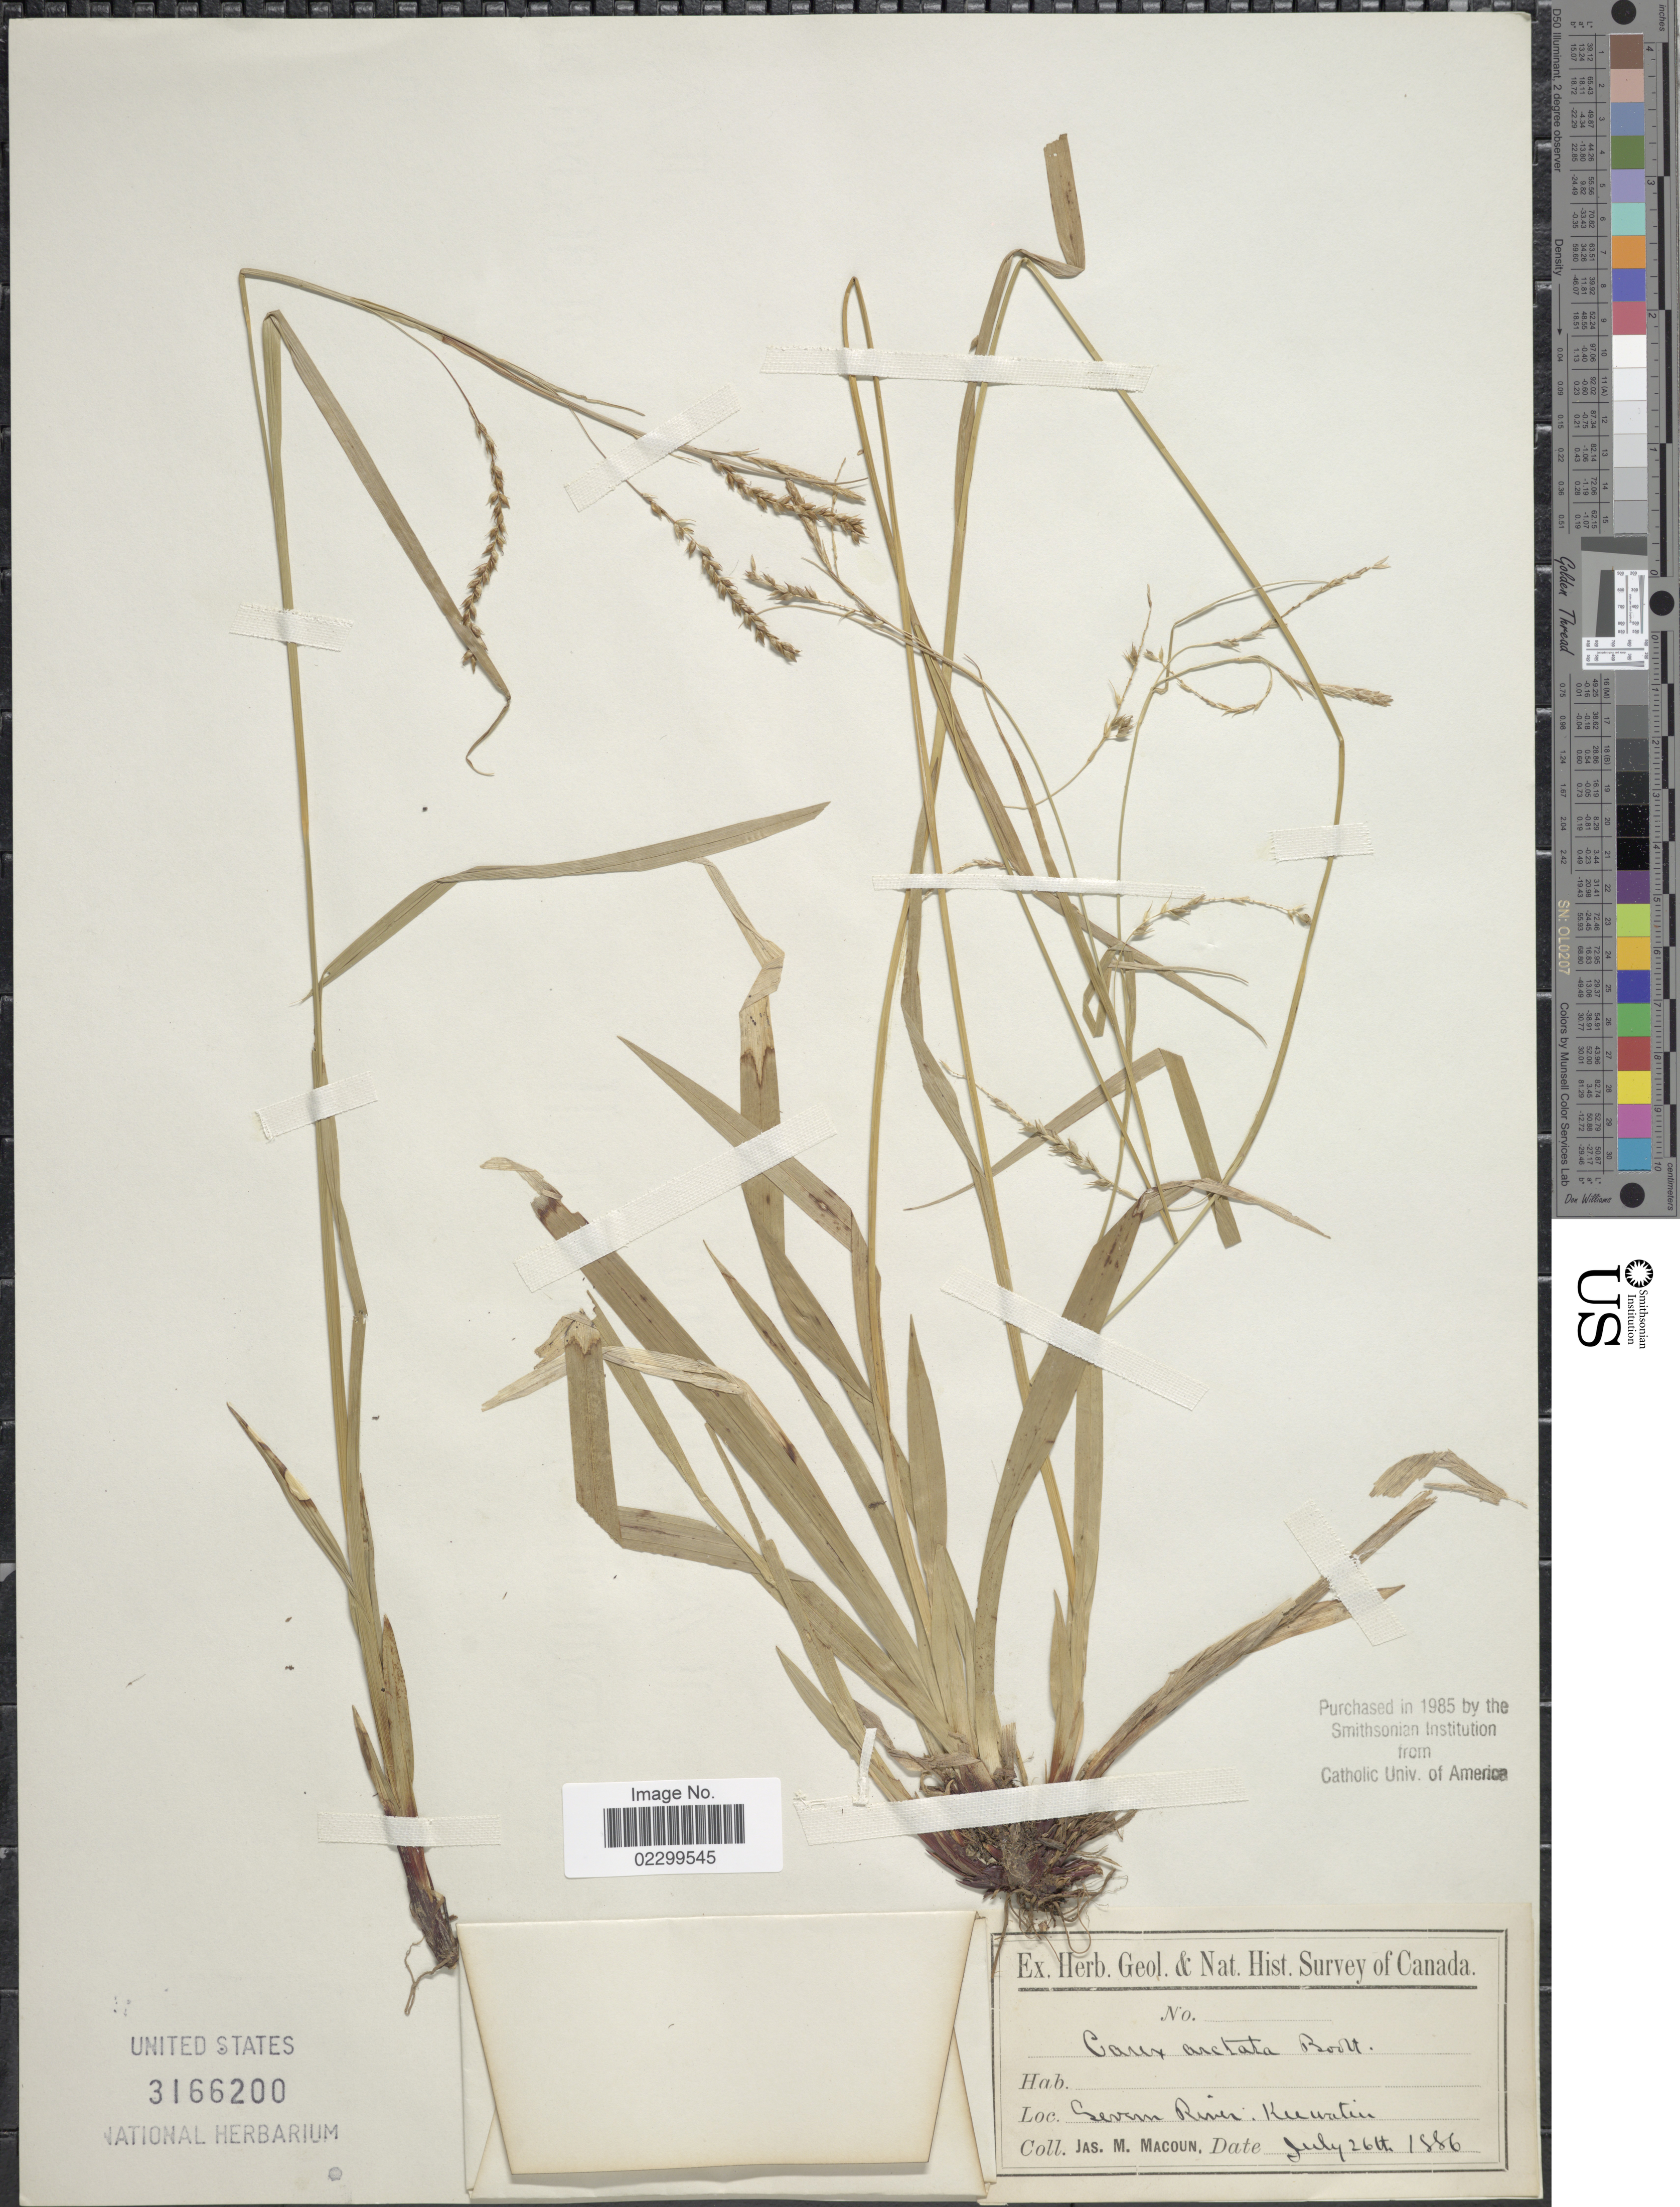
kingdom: Plantae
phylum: Tracheophyta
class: Liliopsida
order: Poales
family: Cyperaceae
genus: Carex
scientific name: Carex arctata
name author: Boott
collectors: J. Macoun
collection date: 1886-07-26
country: Canada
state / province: Ontario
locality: Severn River, Keewatin.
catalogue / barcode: US 3166200